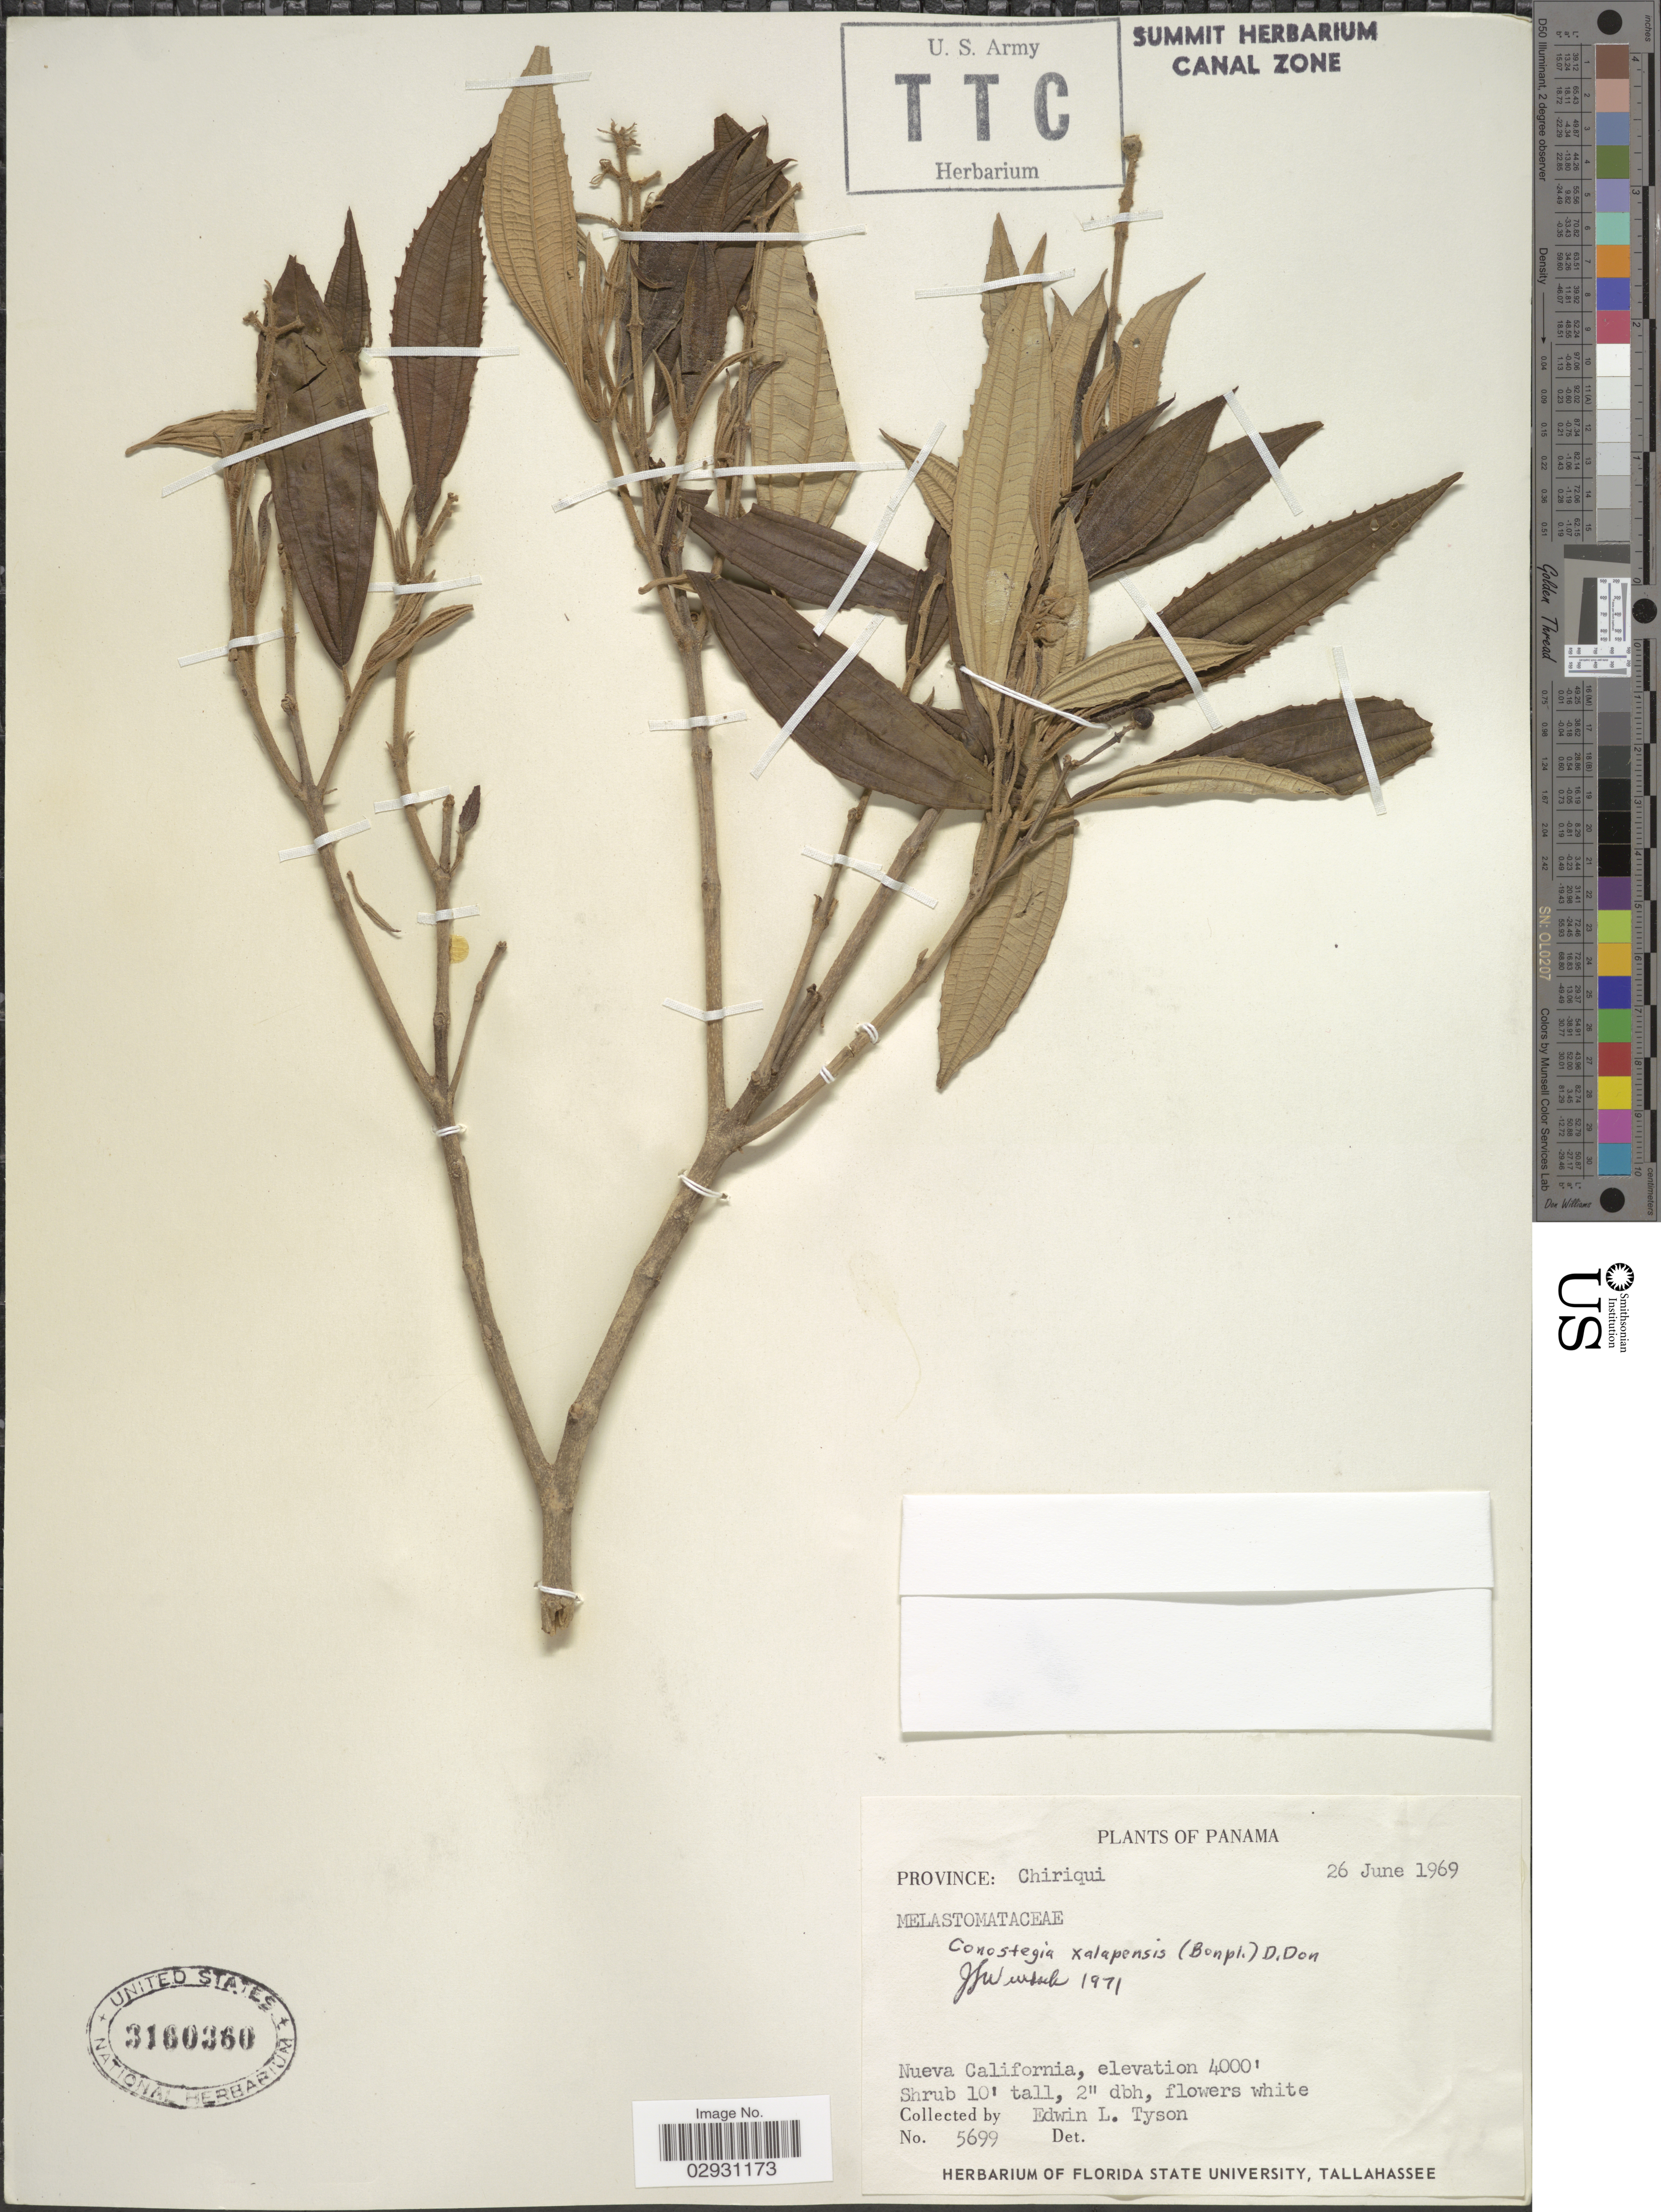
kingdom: Plantae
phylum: Tracheophyta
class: Magnoliopsida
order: Myrtales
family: Melastomataceae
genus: Conostegia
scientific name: Conostegia quadrangularis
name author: Schltdl. ex Steud.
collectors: E. L. Tyson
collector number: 5699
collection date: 1969-06-26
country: Panama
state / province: Chiriqui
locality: Nueva California.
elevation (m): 1219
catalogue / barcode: US 3100360